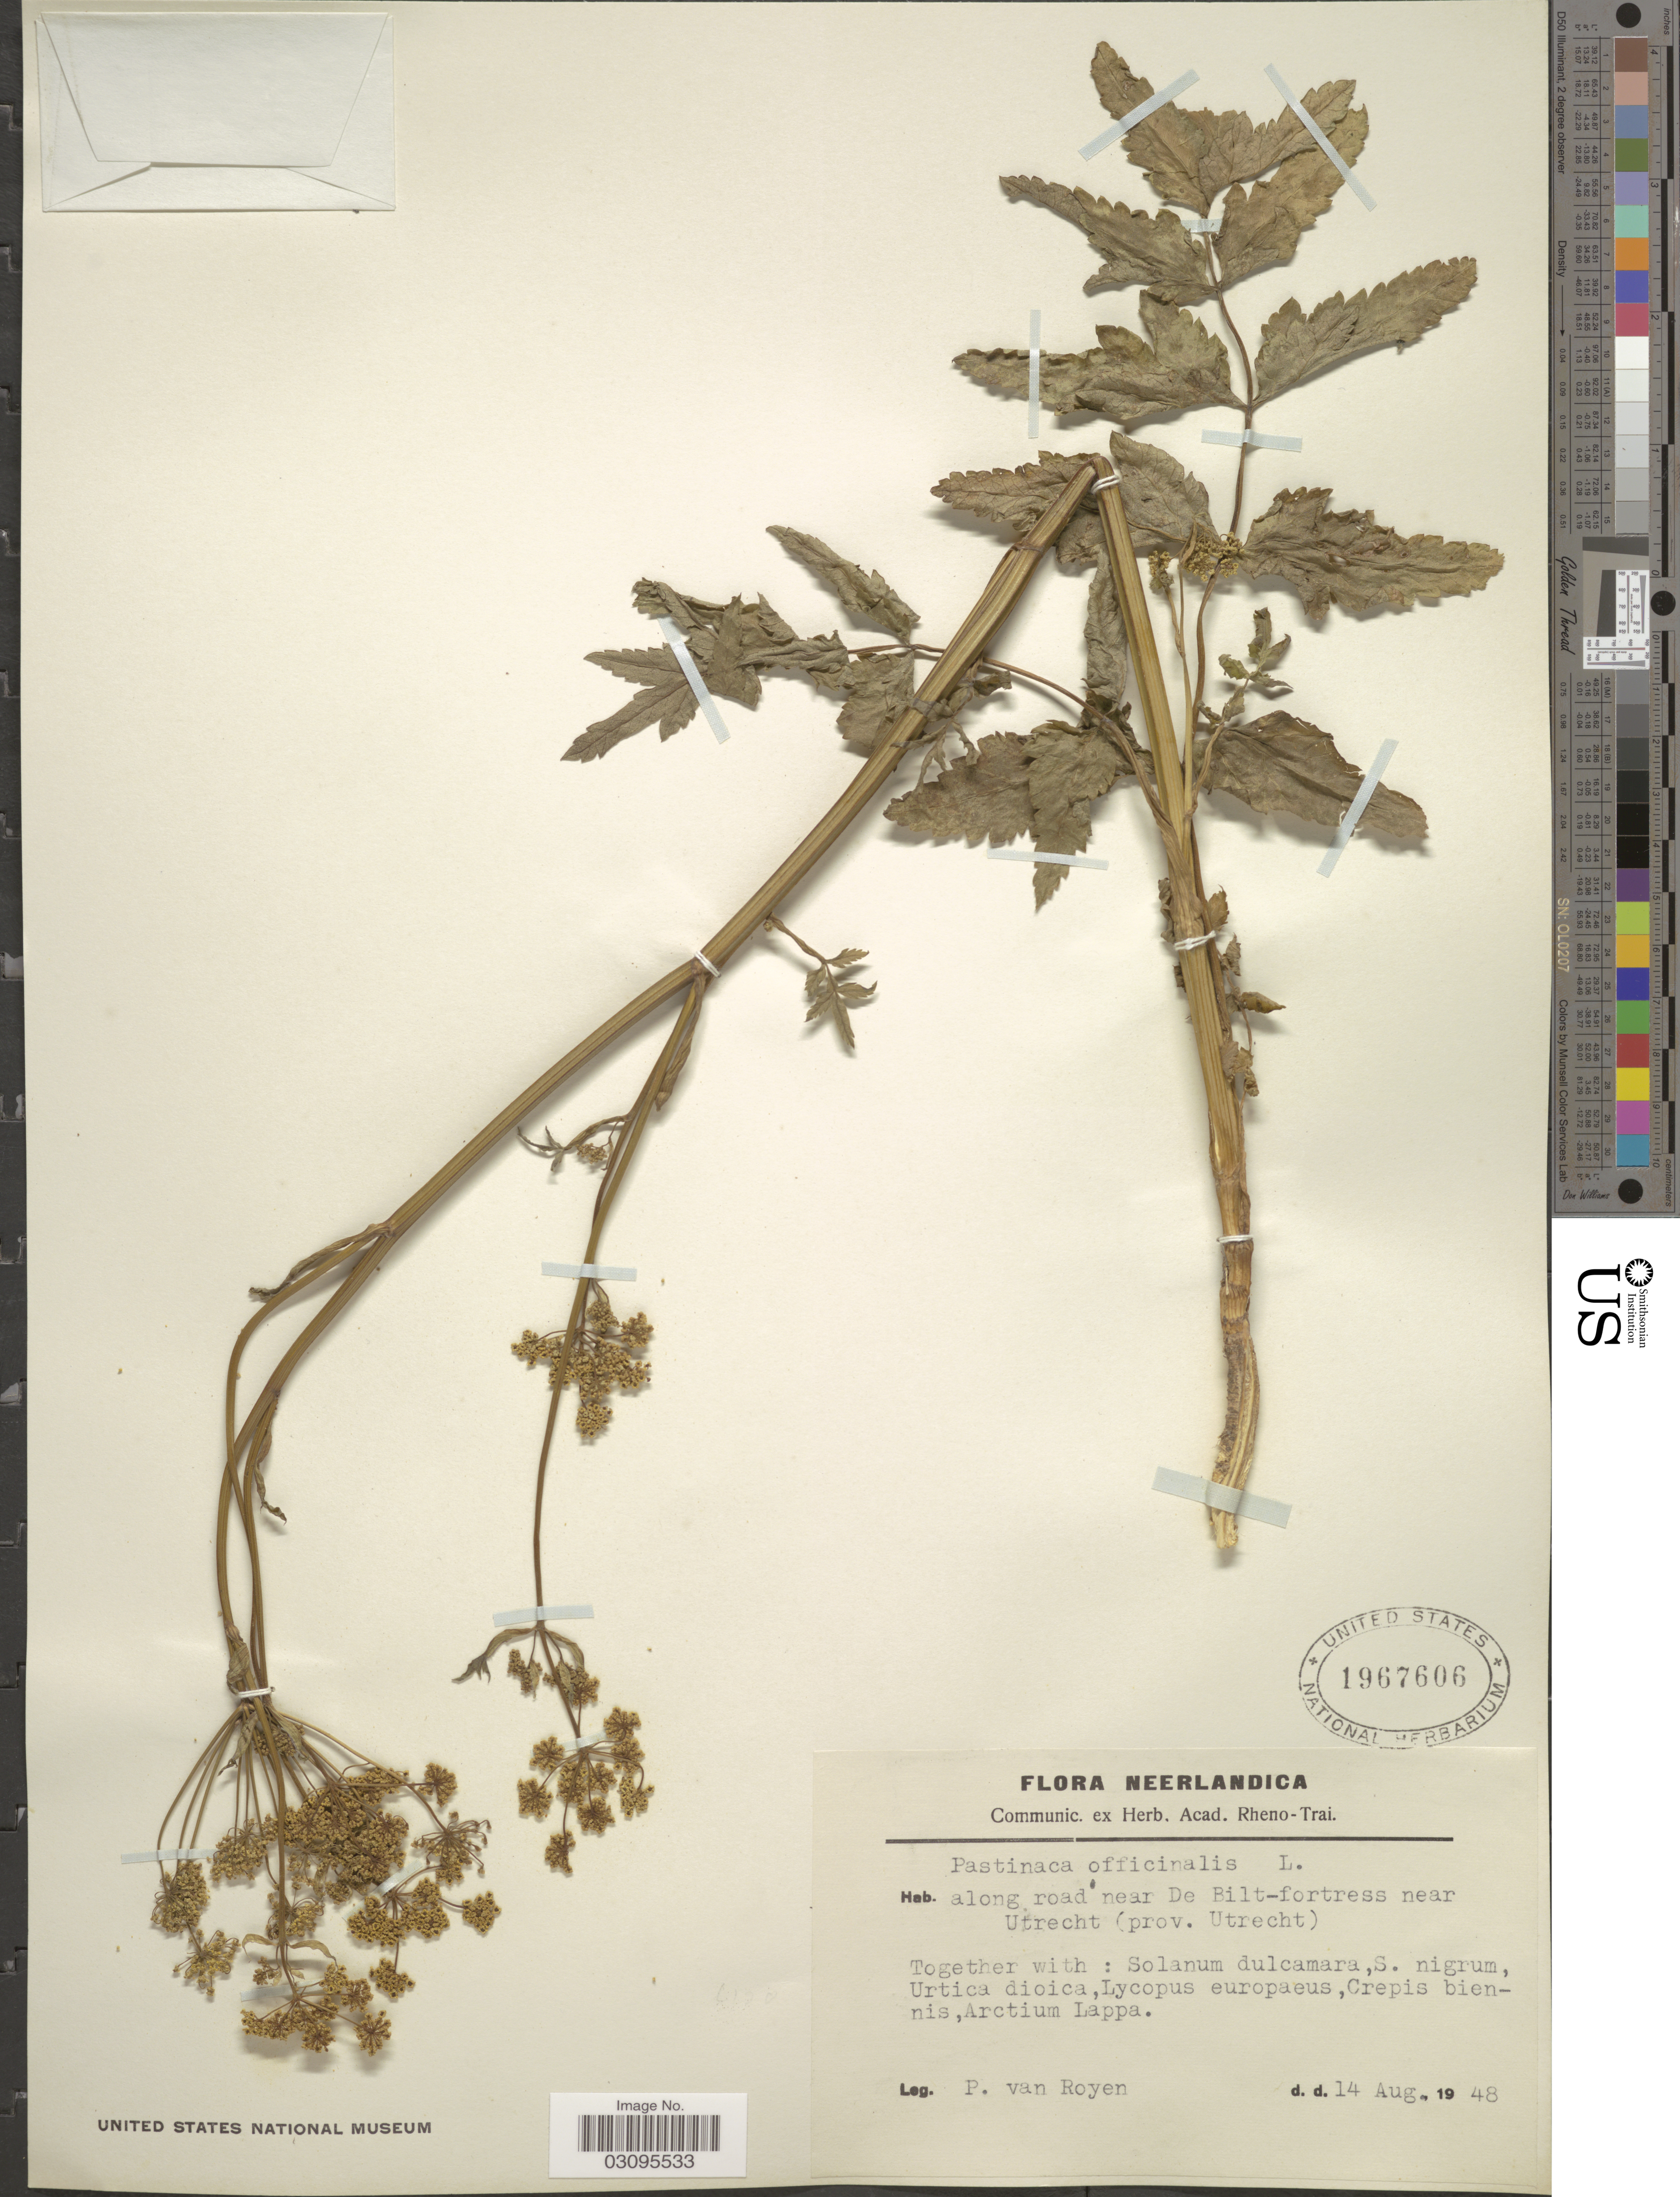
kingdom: Plantae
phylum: Tracheophyta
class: Magnoliopsida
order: Apiales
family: Apiaceae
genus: Pastinaca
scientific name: Pastinaca officinalis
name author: Calest.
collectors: P. van Royen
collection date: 1948-08-04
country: Netherlands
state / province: Utrecht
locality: Along road near De Bilt-fortress near Utrecht (prov. Utrecht).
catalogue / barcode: US 1967606